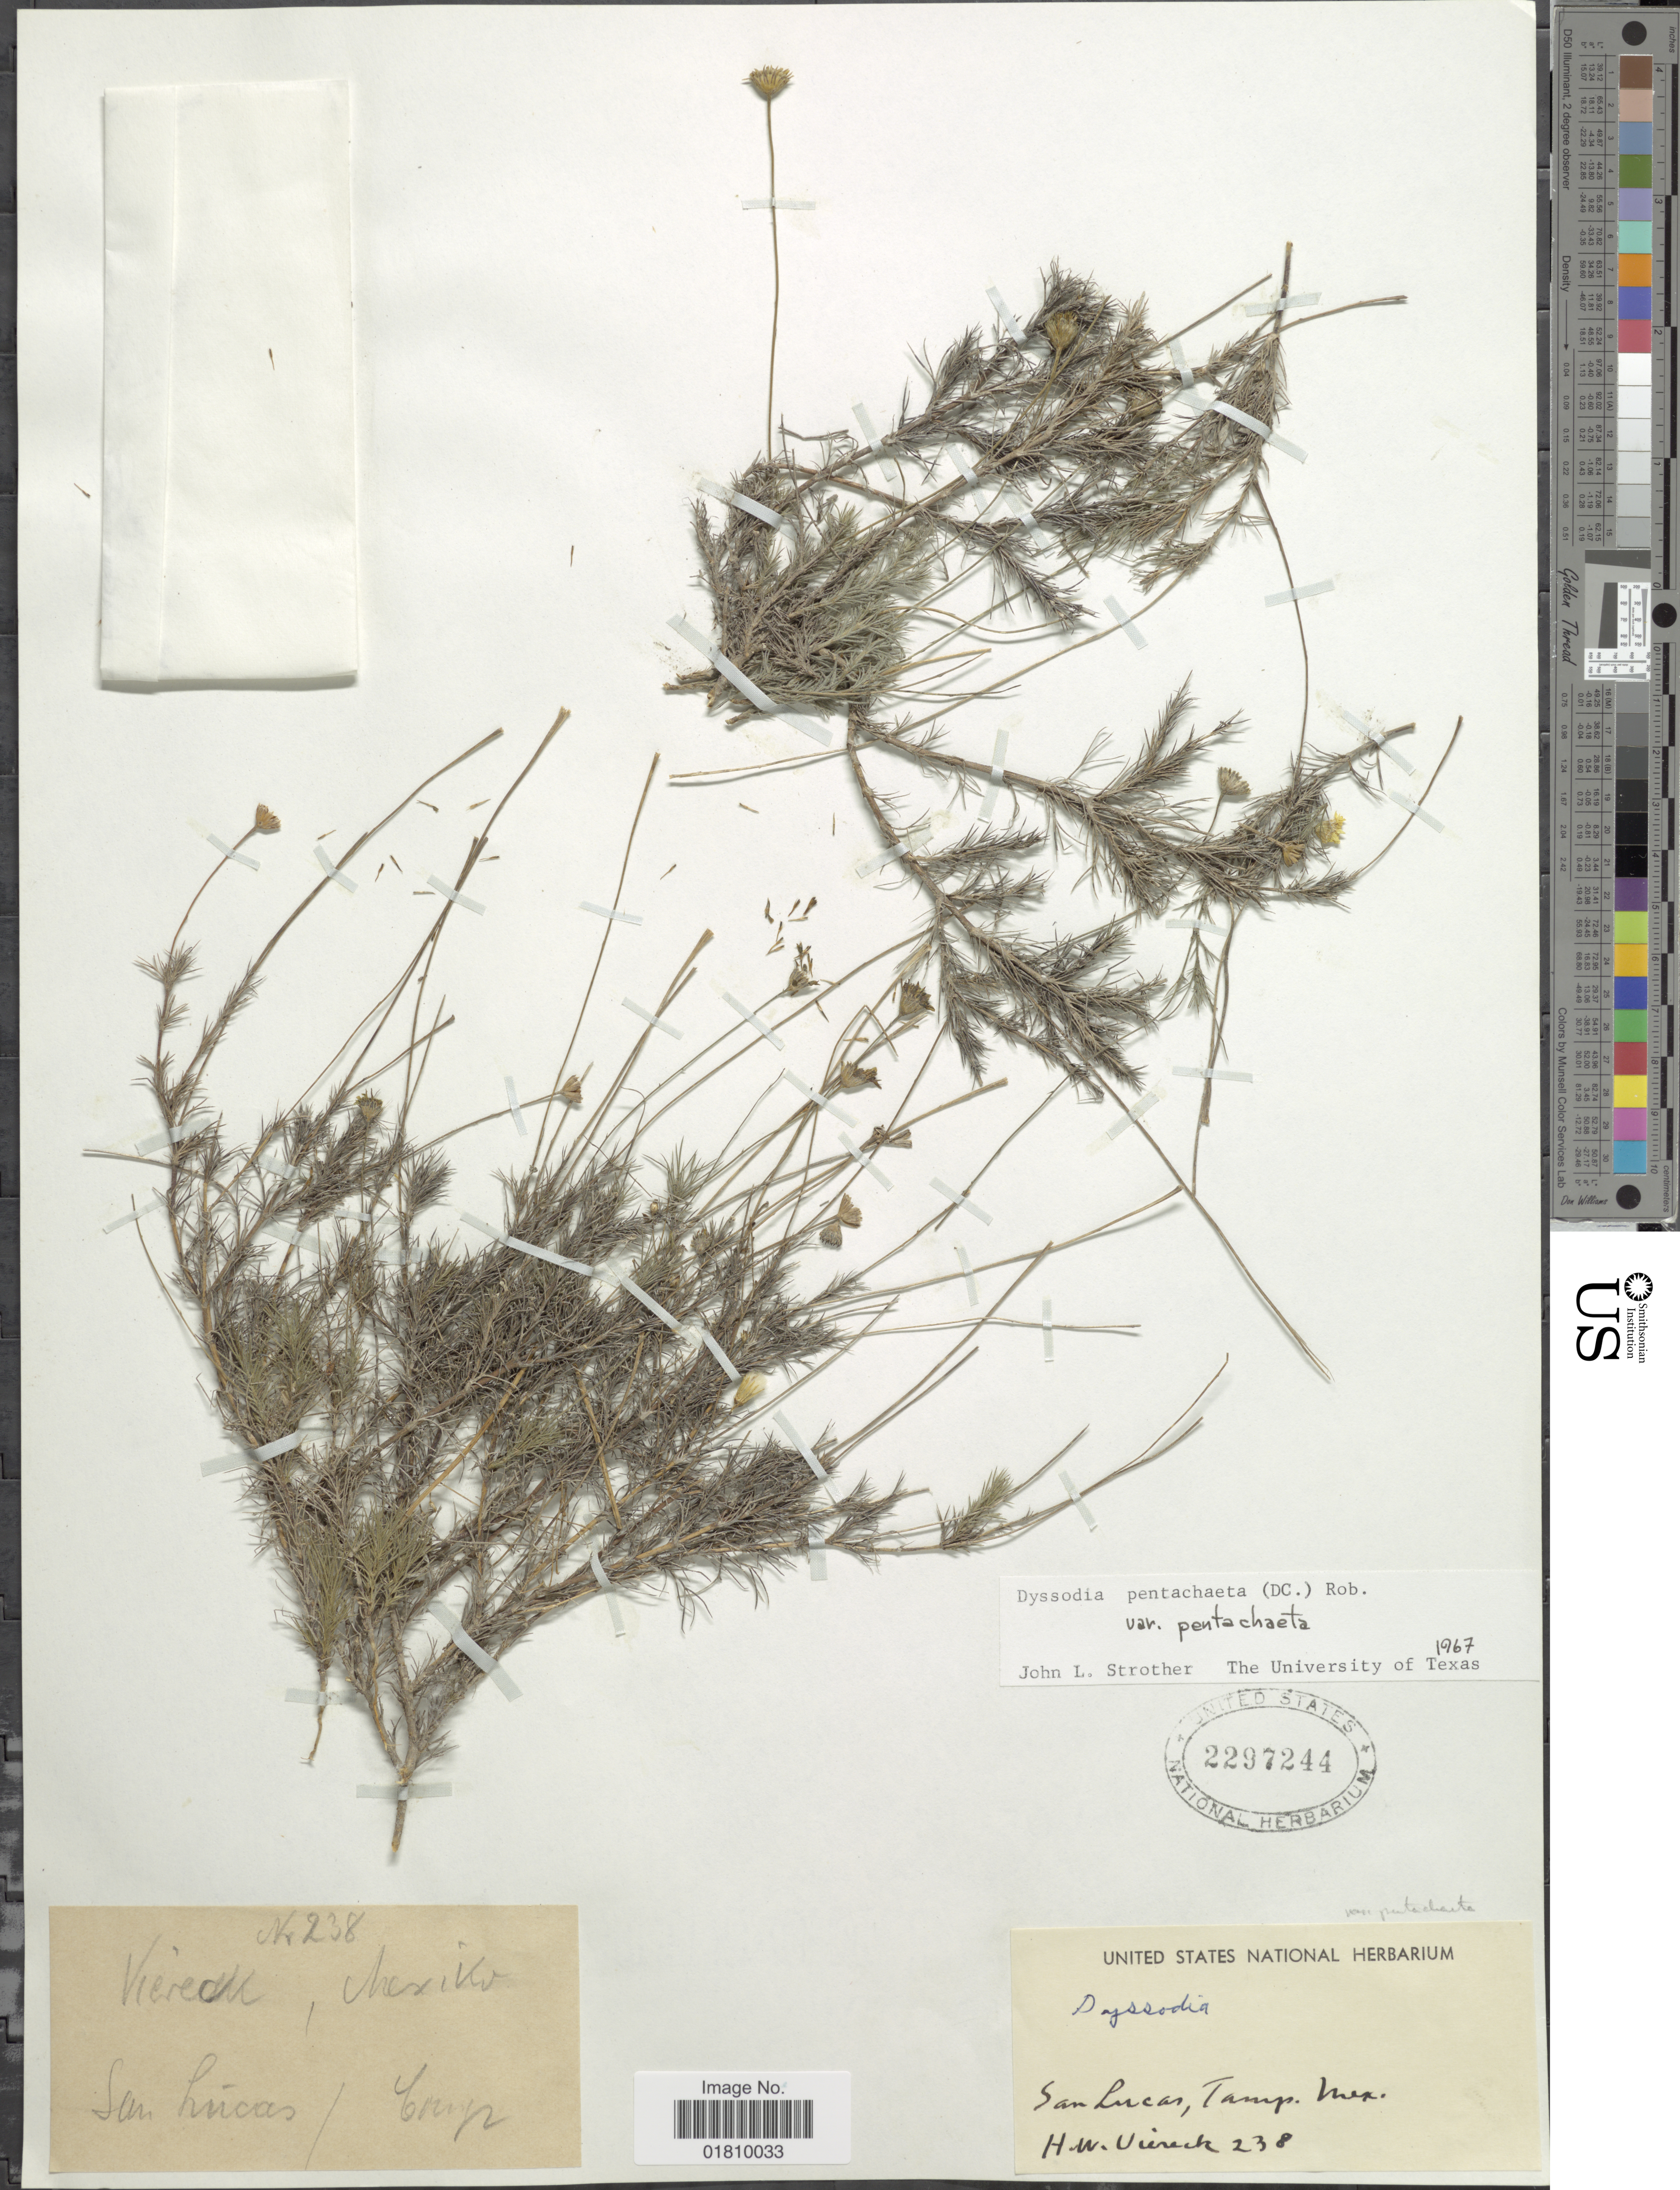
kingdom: Plantae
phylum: Tracheophyta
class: Magnoliopsida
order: Asterales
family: Asteraceae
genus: Thymophylla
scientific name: Thymophylla pentachaeta var. pentachaeta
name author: (DC.) Small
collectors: H. W. Viereck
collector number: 238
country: Mexico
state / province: Tamaulipas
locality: San Lucas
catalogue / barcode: US 2297244